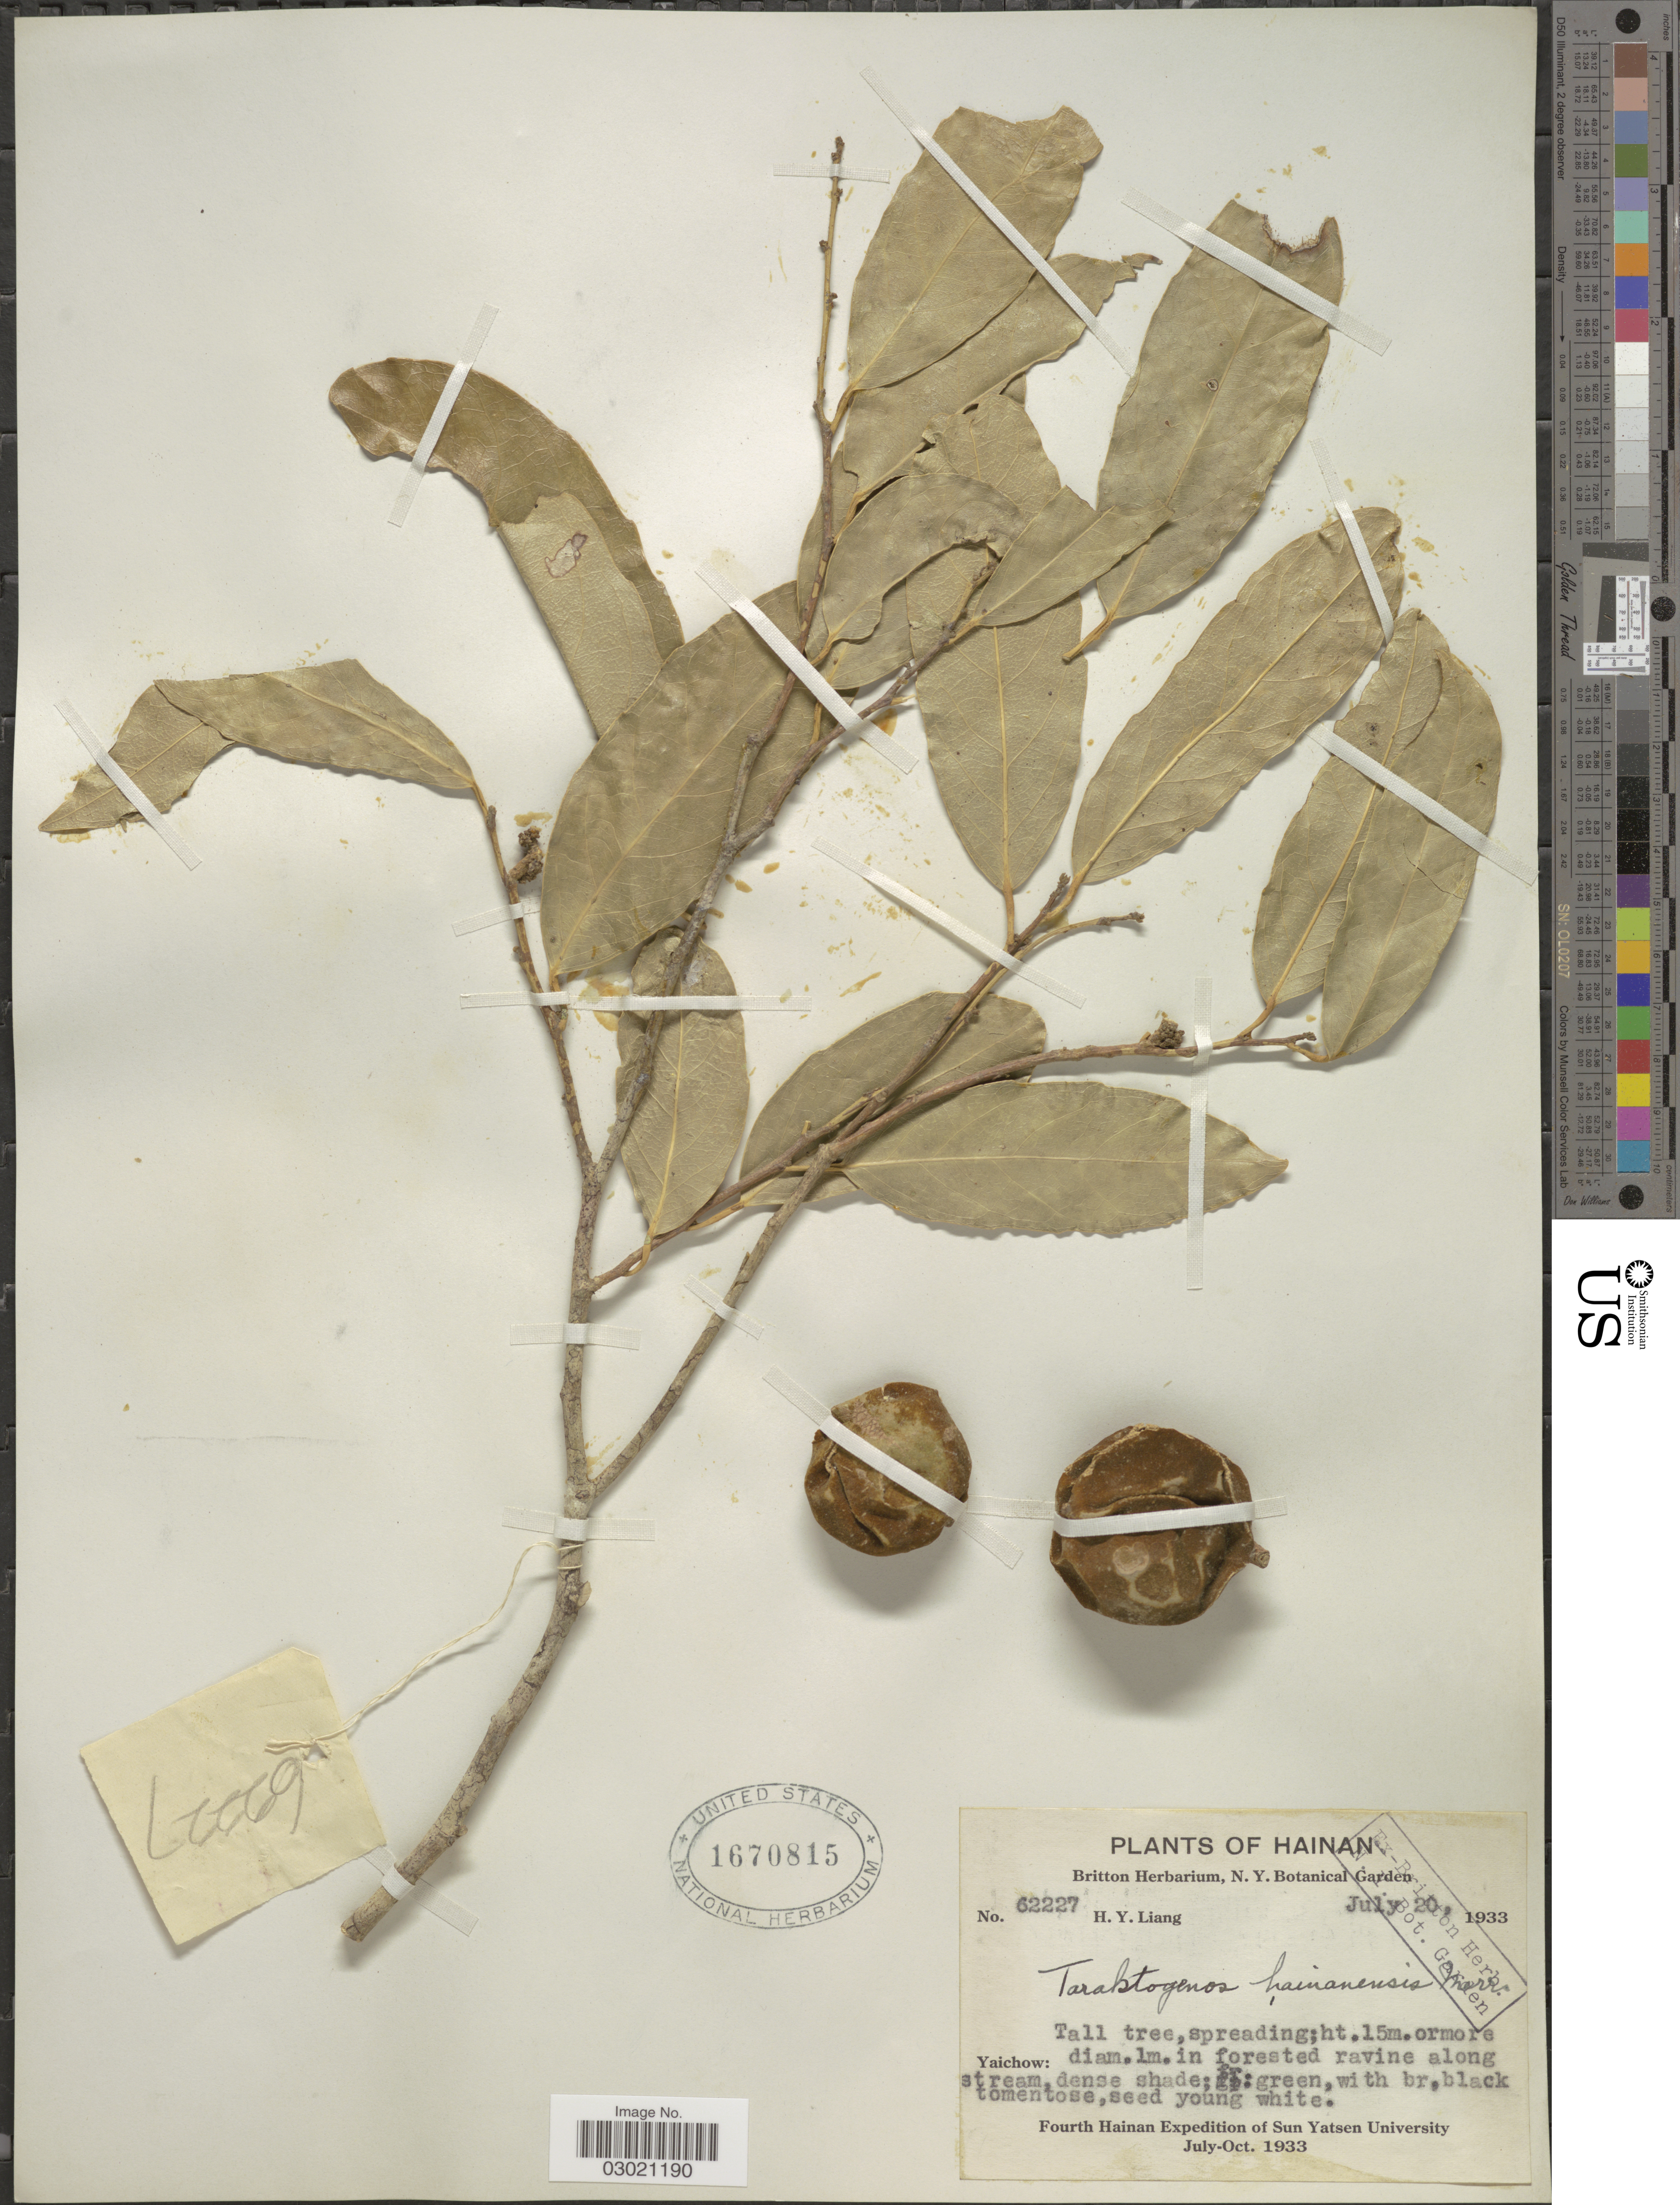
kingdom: Plantae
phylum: Tracheophyta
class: Magnoliopsida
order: Malpighiales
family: Achariaceae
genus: Hydnocarpus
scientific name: Hydnocarpus hainanensis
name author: (Merr.) Sleumer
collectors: H. Y. Liang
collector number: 62227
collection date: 1933-07-20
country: China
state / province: Hainan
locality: Yaichow.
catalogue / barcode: US 1670815